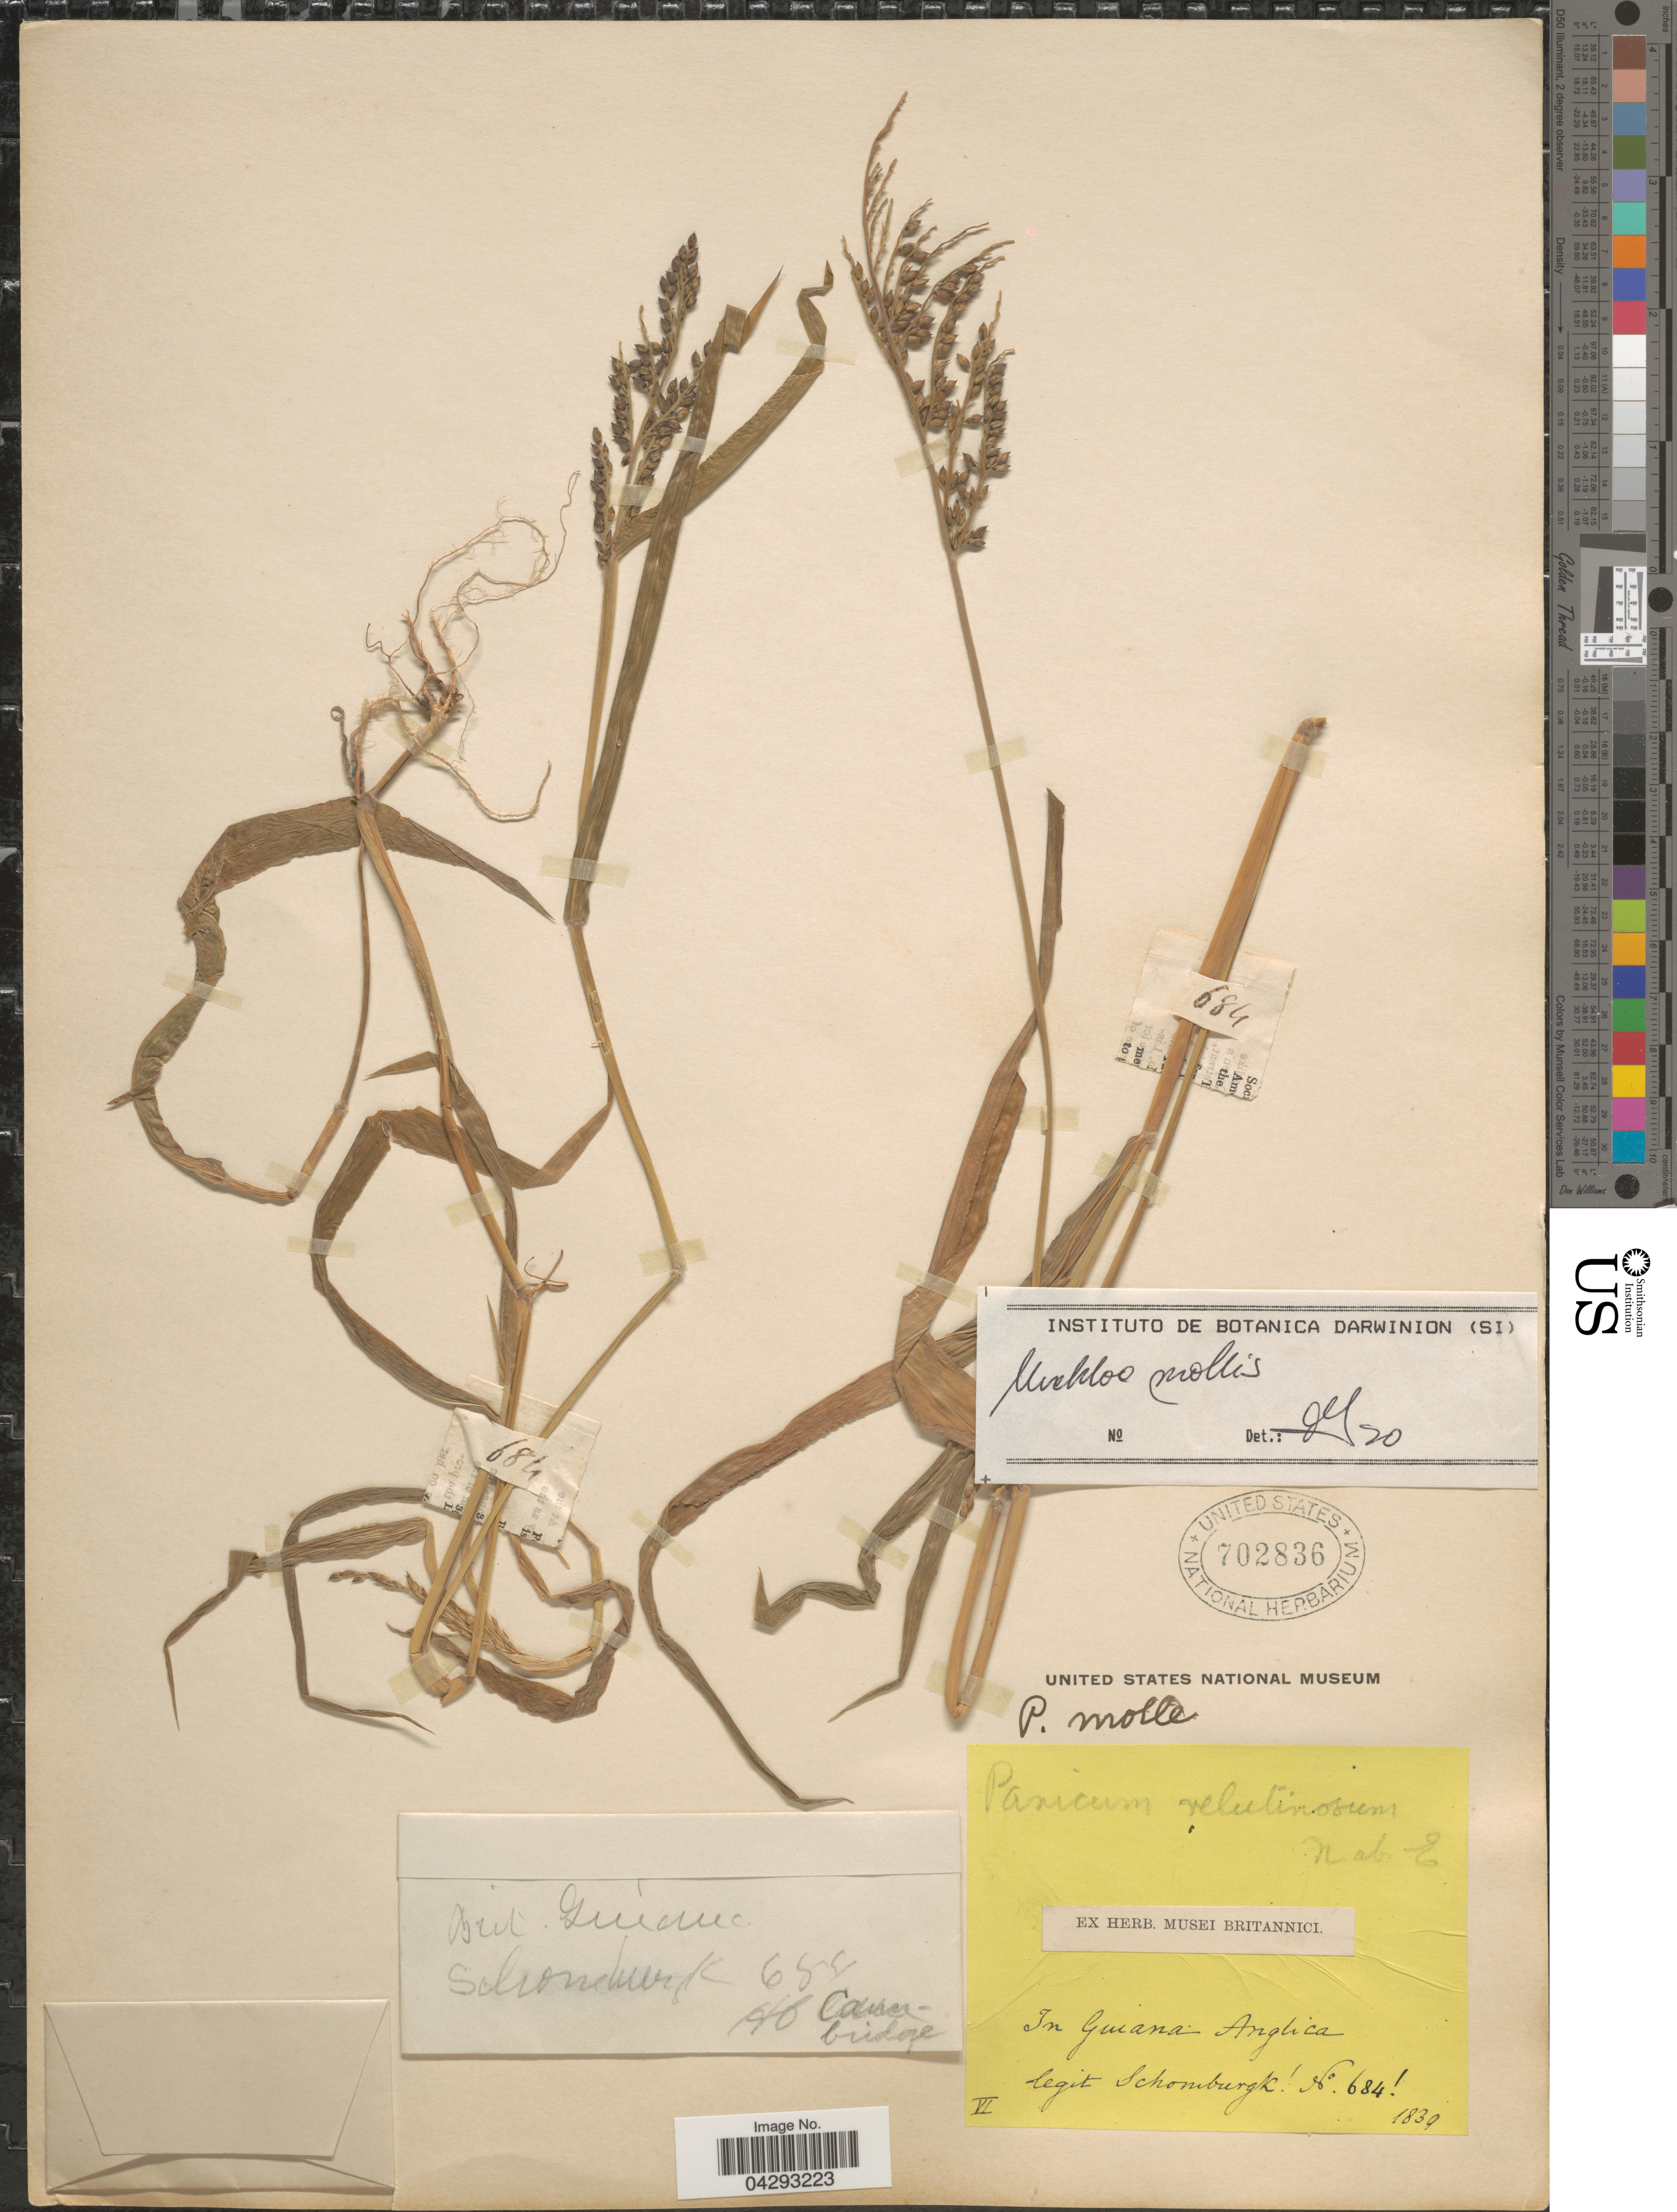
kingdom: Plantae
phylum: Tracheophyta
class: Liliopsida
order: Poales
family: Poaceae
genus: Urochloa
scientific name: Urochloa mollis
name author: (Sw.) Morrone & Zuloaga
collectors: -- Schomburgk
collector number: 684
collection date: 1839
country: Guyana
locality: In Guiana Anglica. Brit. Guiana.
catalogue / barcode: US 702836